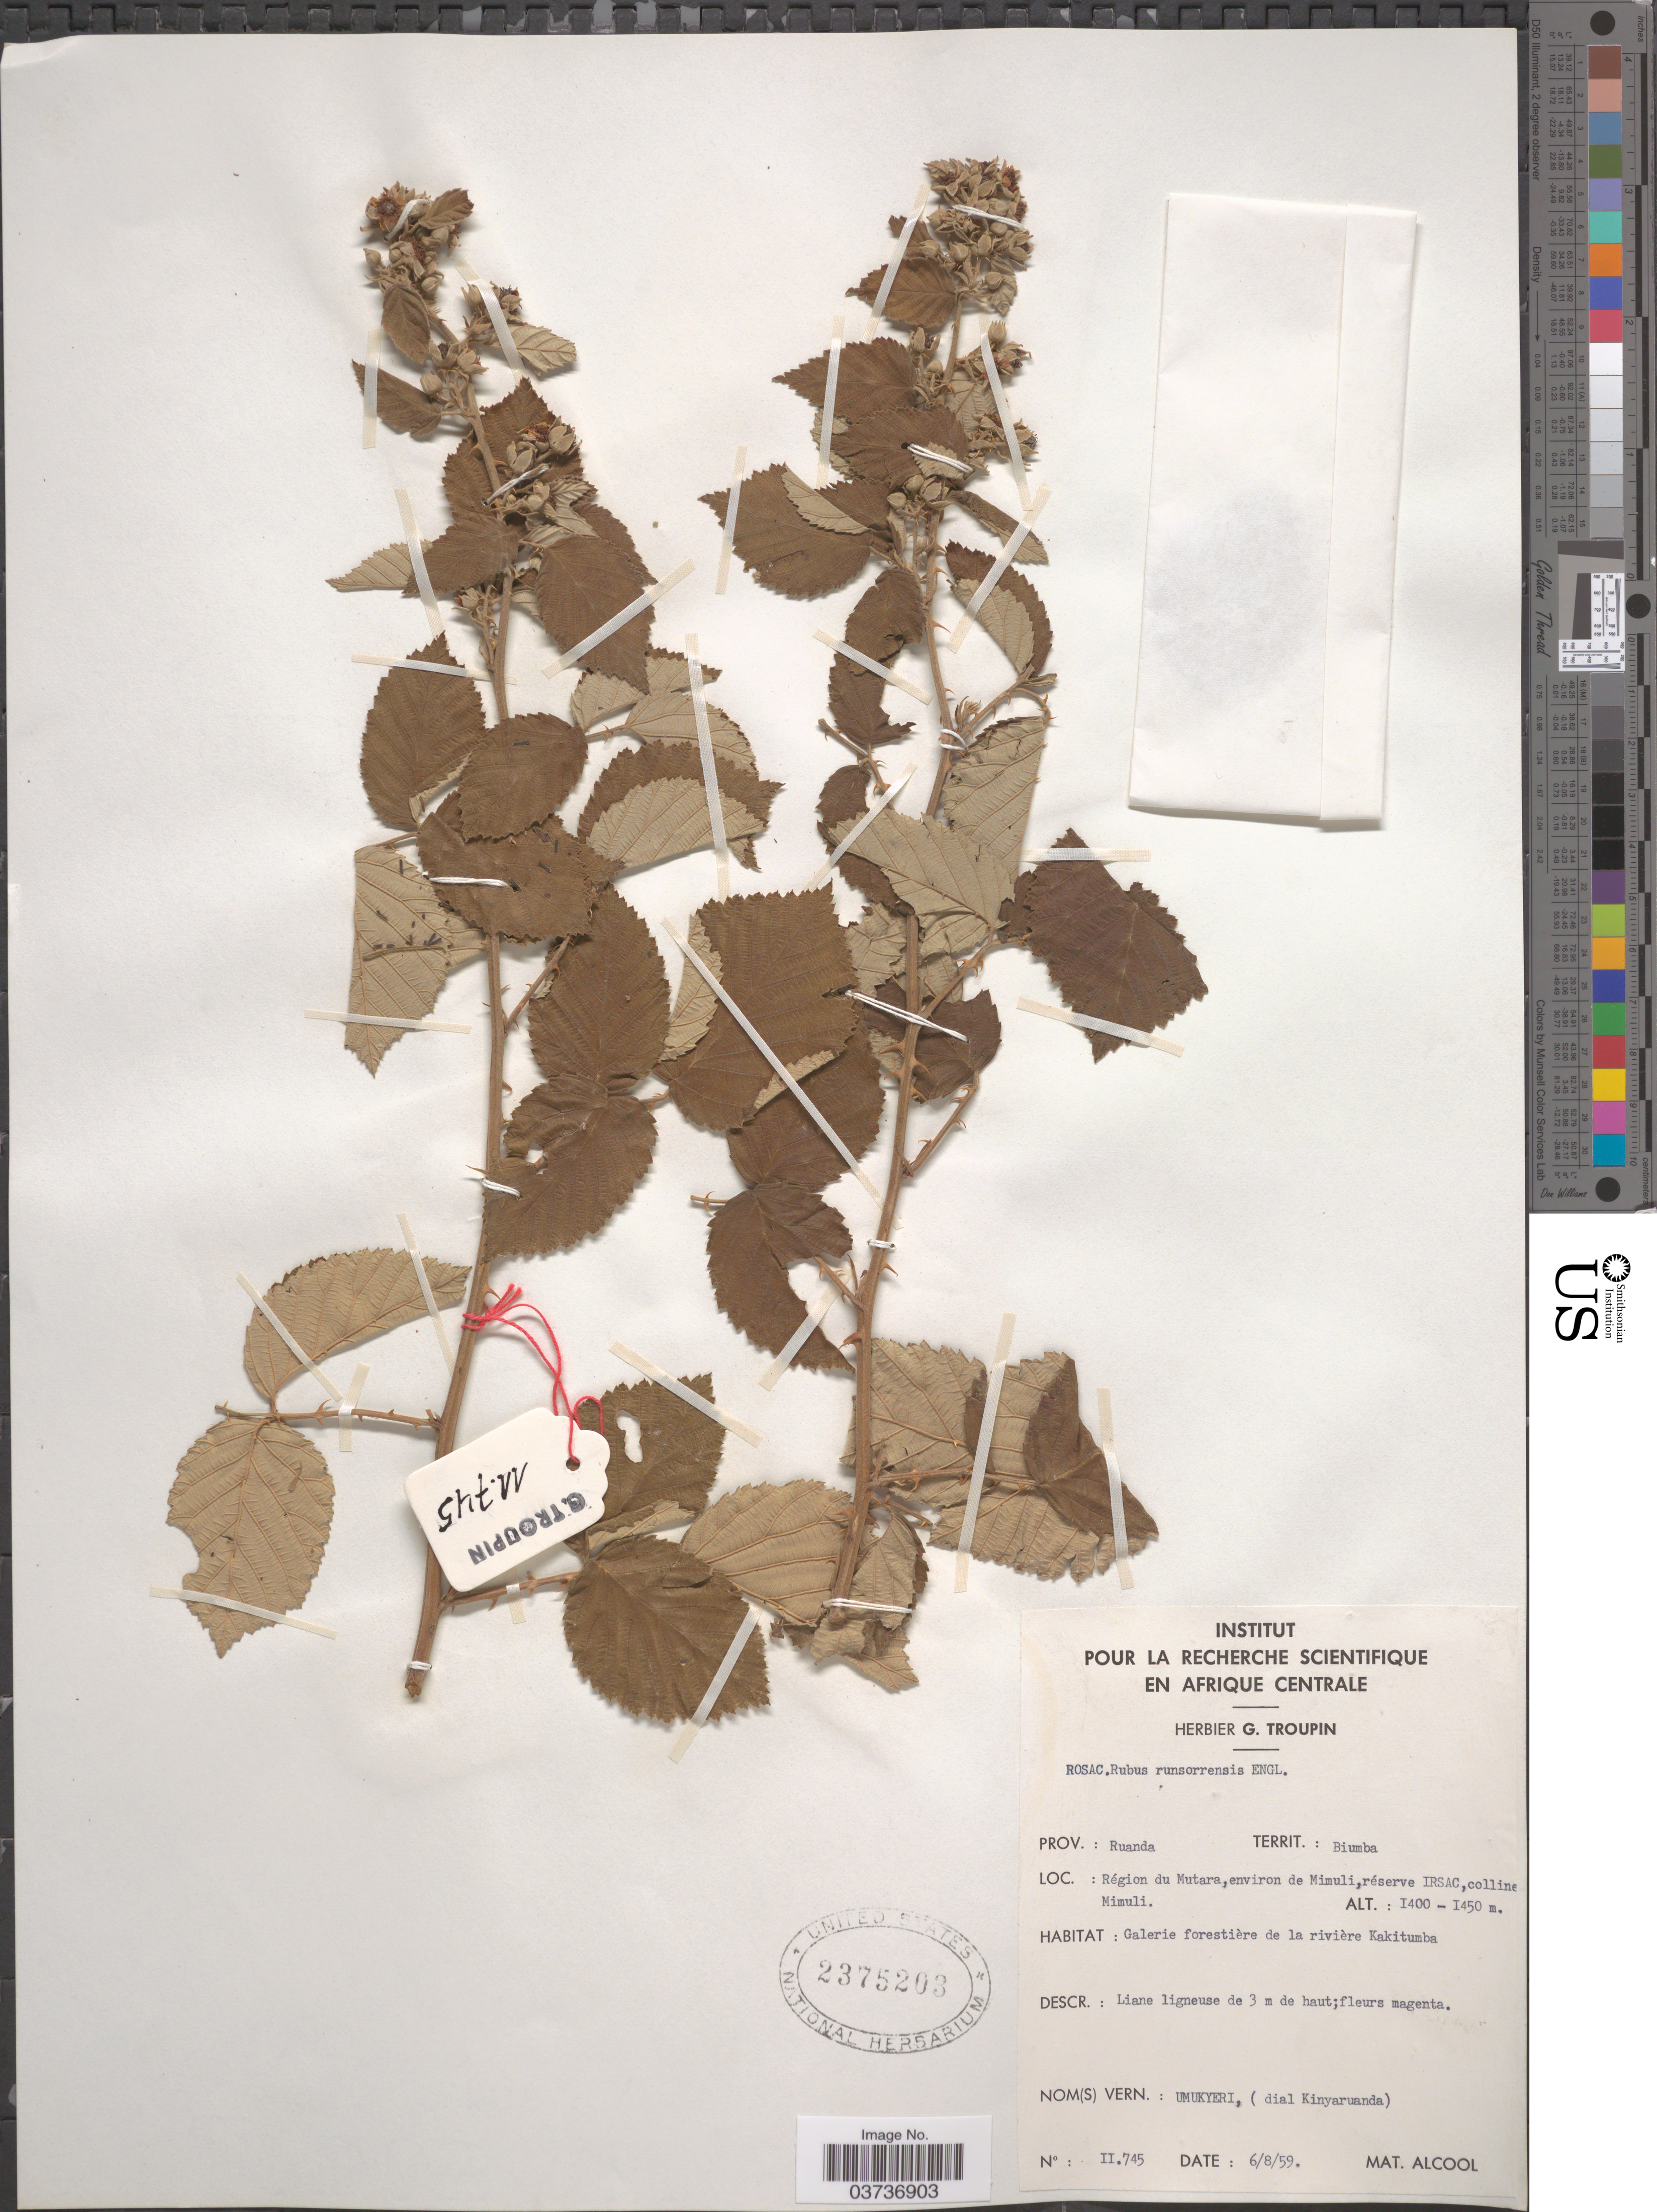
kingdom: Plantae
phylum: Tracheophyta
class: Magnoliopsida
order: Rosales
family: Rosaceae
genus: Rubus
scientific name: Rubus runssorensis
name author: Engl.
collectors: ex herb. G. Troupin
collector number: II745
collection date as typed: Transcribed d/m/y: 6/8/59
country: Rwanda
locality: Territ.: Biumba. Région du Mutara, environ de Mimuli, réserve IRSAC, colline Mimuli. Galerie forestière de la rivière Kakitumba.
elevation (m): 1400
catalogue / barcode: US 2375203